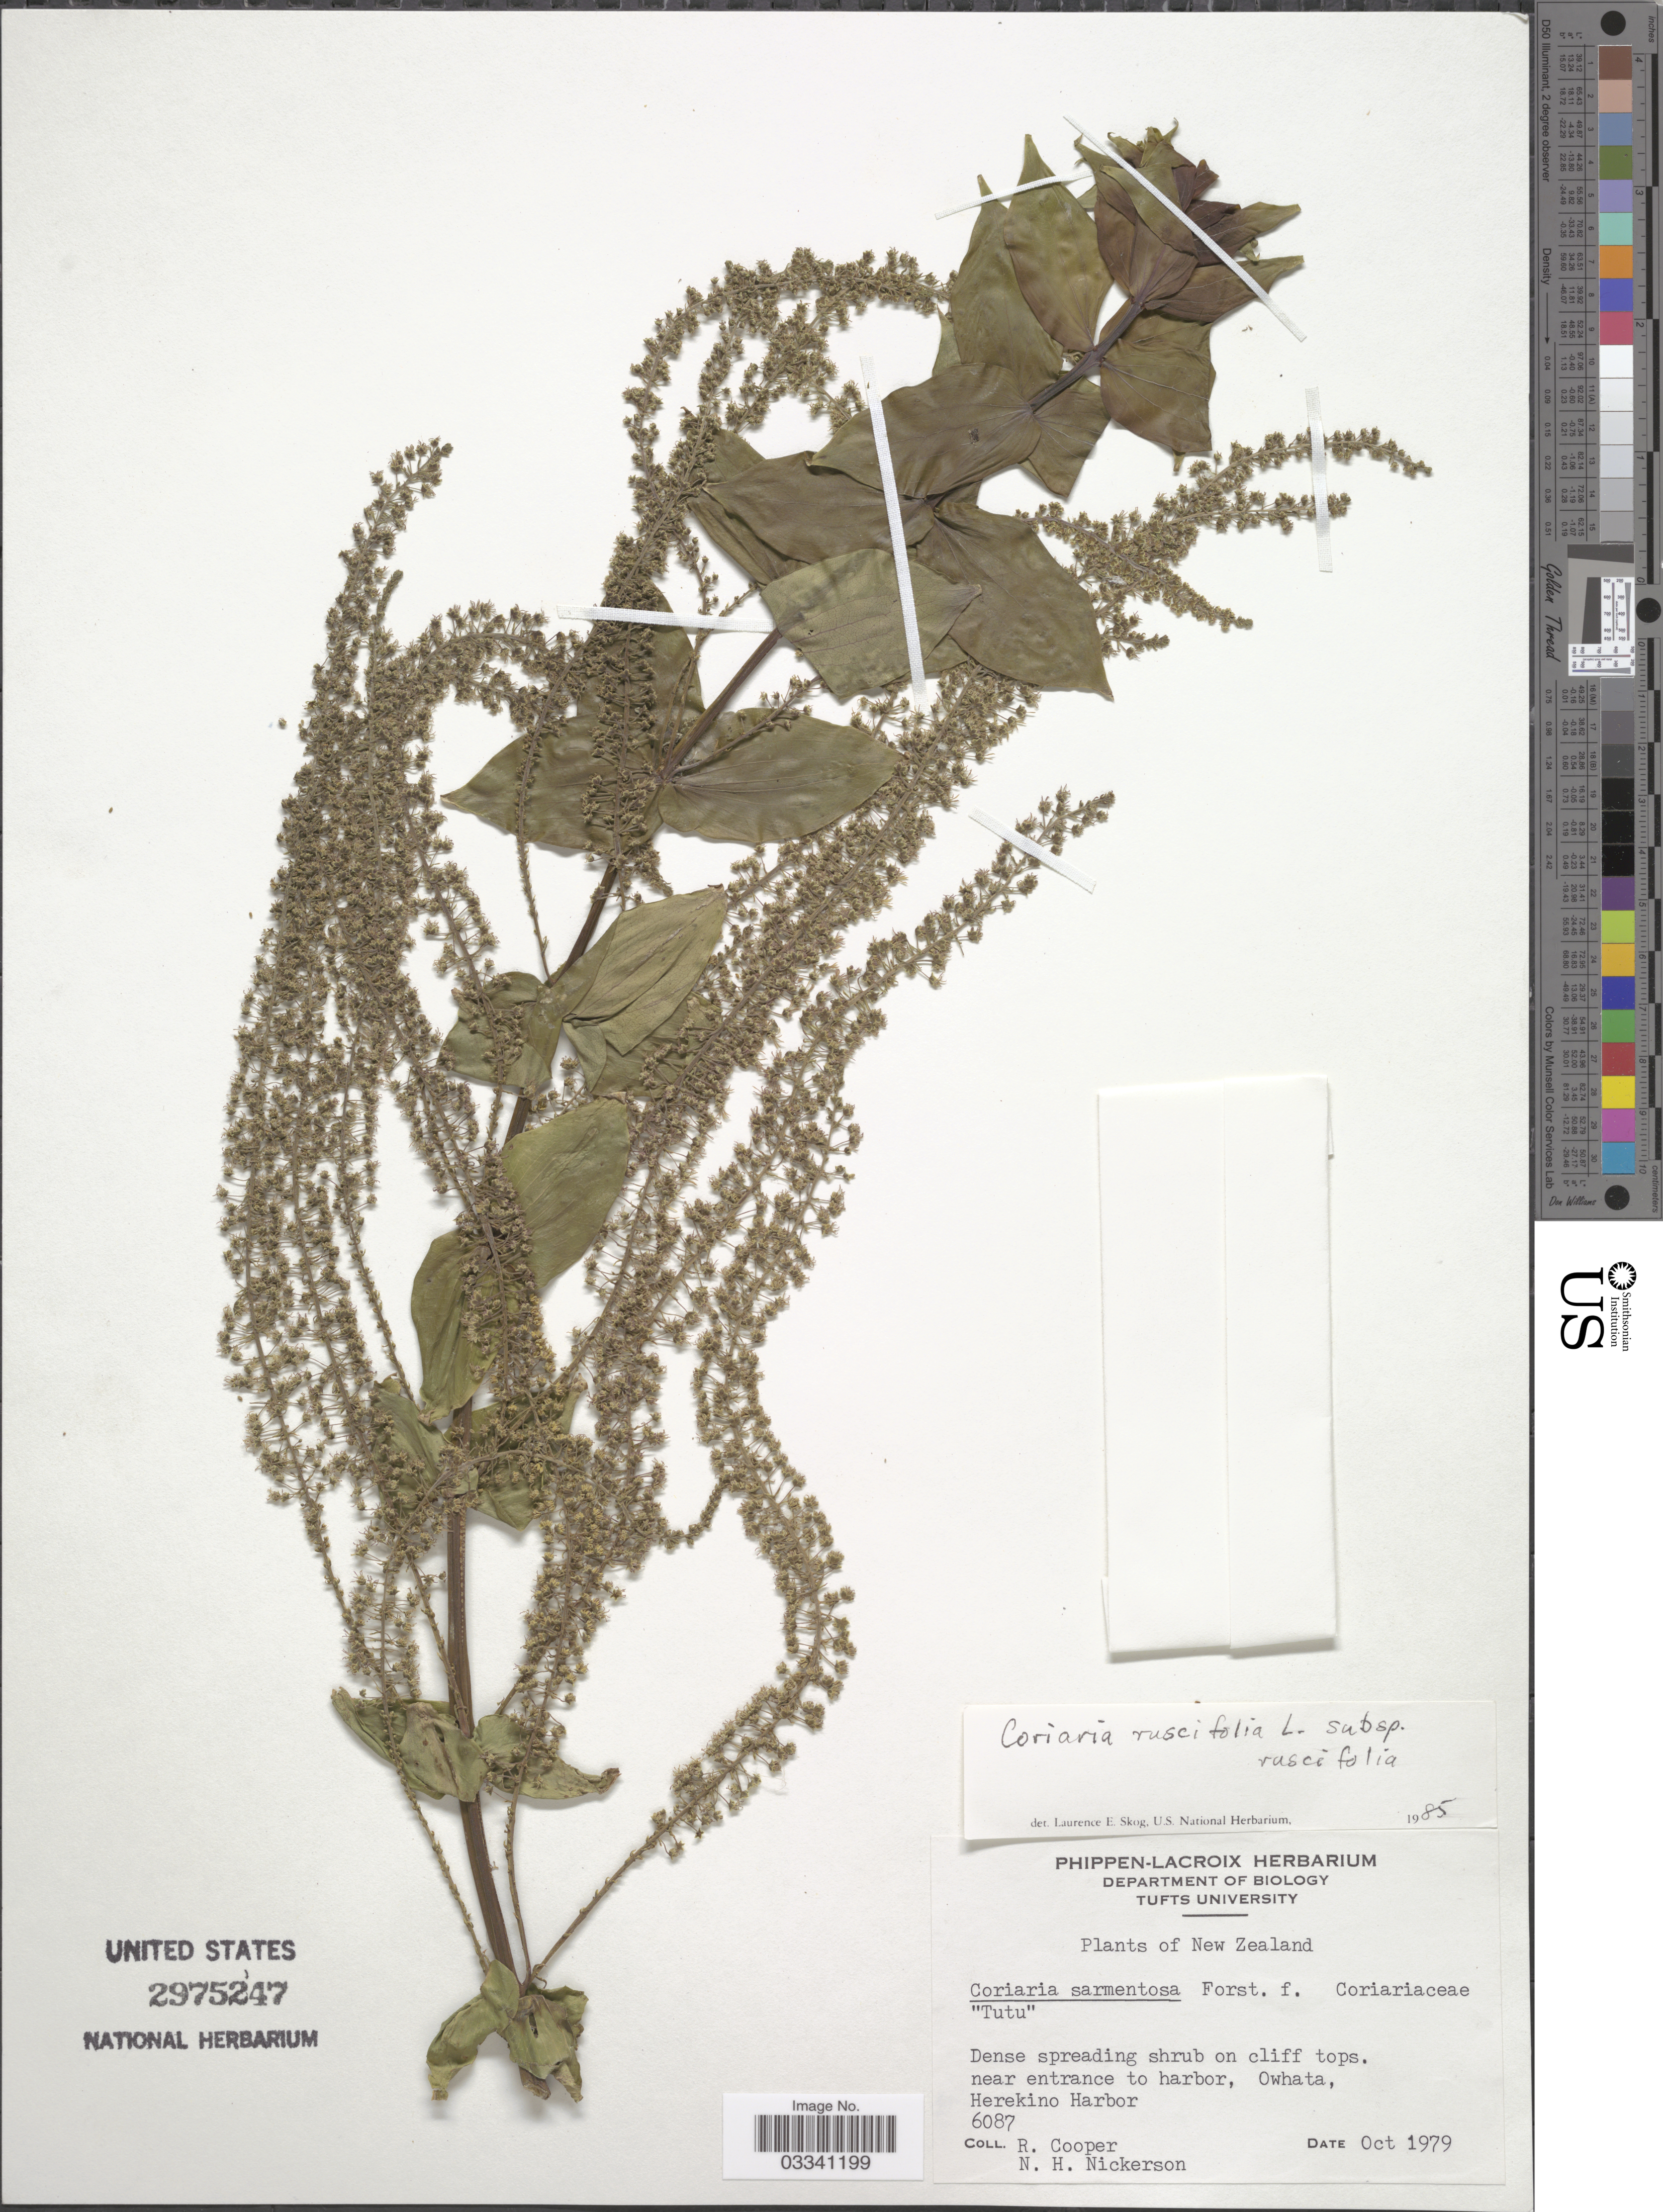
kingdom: Plantae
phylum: Tracheophyta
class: Magnoliopsida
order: Cucurbitales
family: Coriariaceae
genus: Coriaria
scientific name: Coriaria ruscifolia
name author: L.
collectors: R. Cooper & N. Nickerson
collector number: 6087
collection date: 1979-10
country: New Zealand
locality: Near entrance to harbor, Owhata, Herekino Harbor.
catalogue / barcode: US 2975247